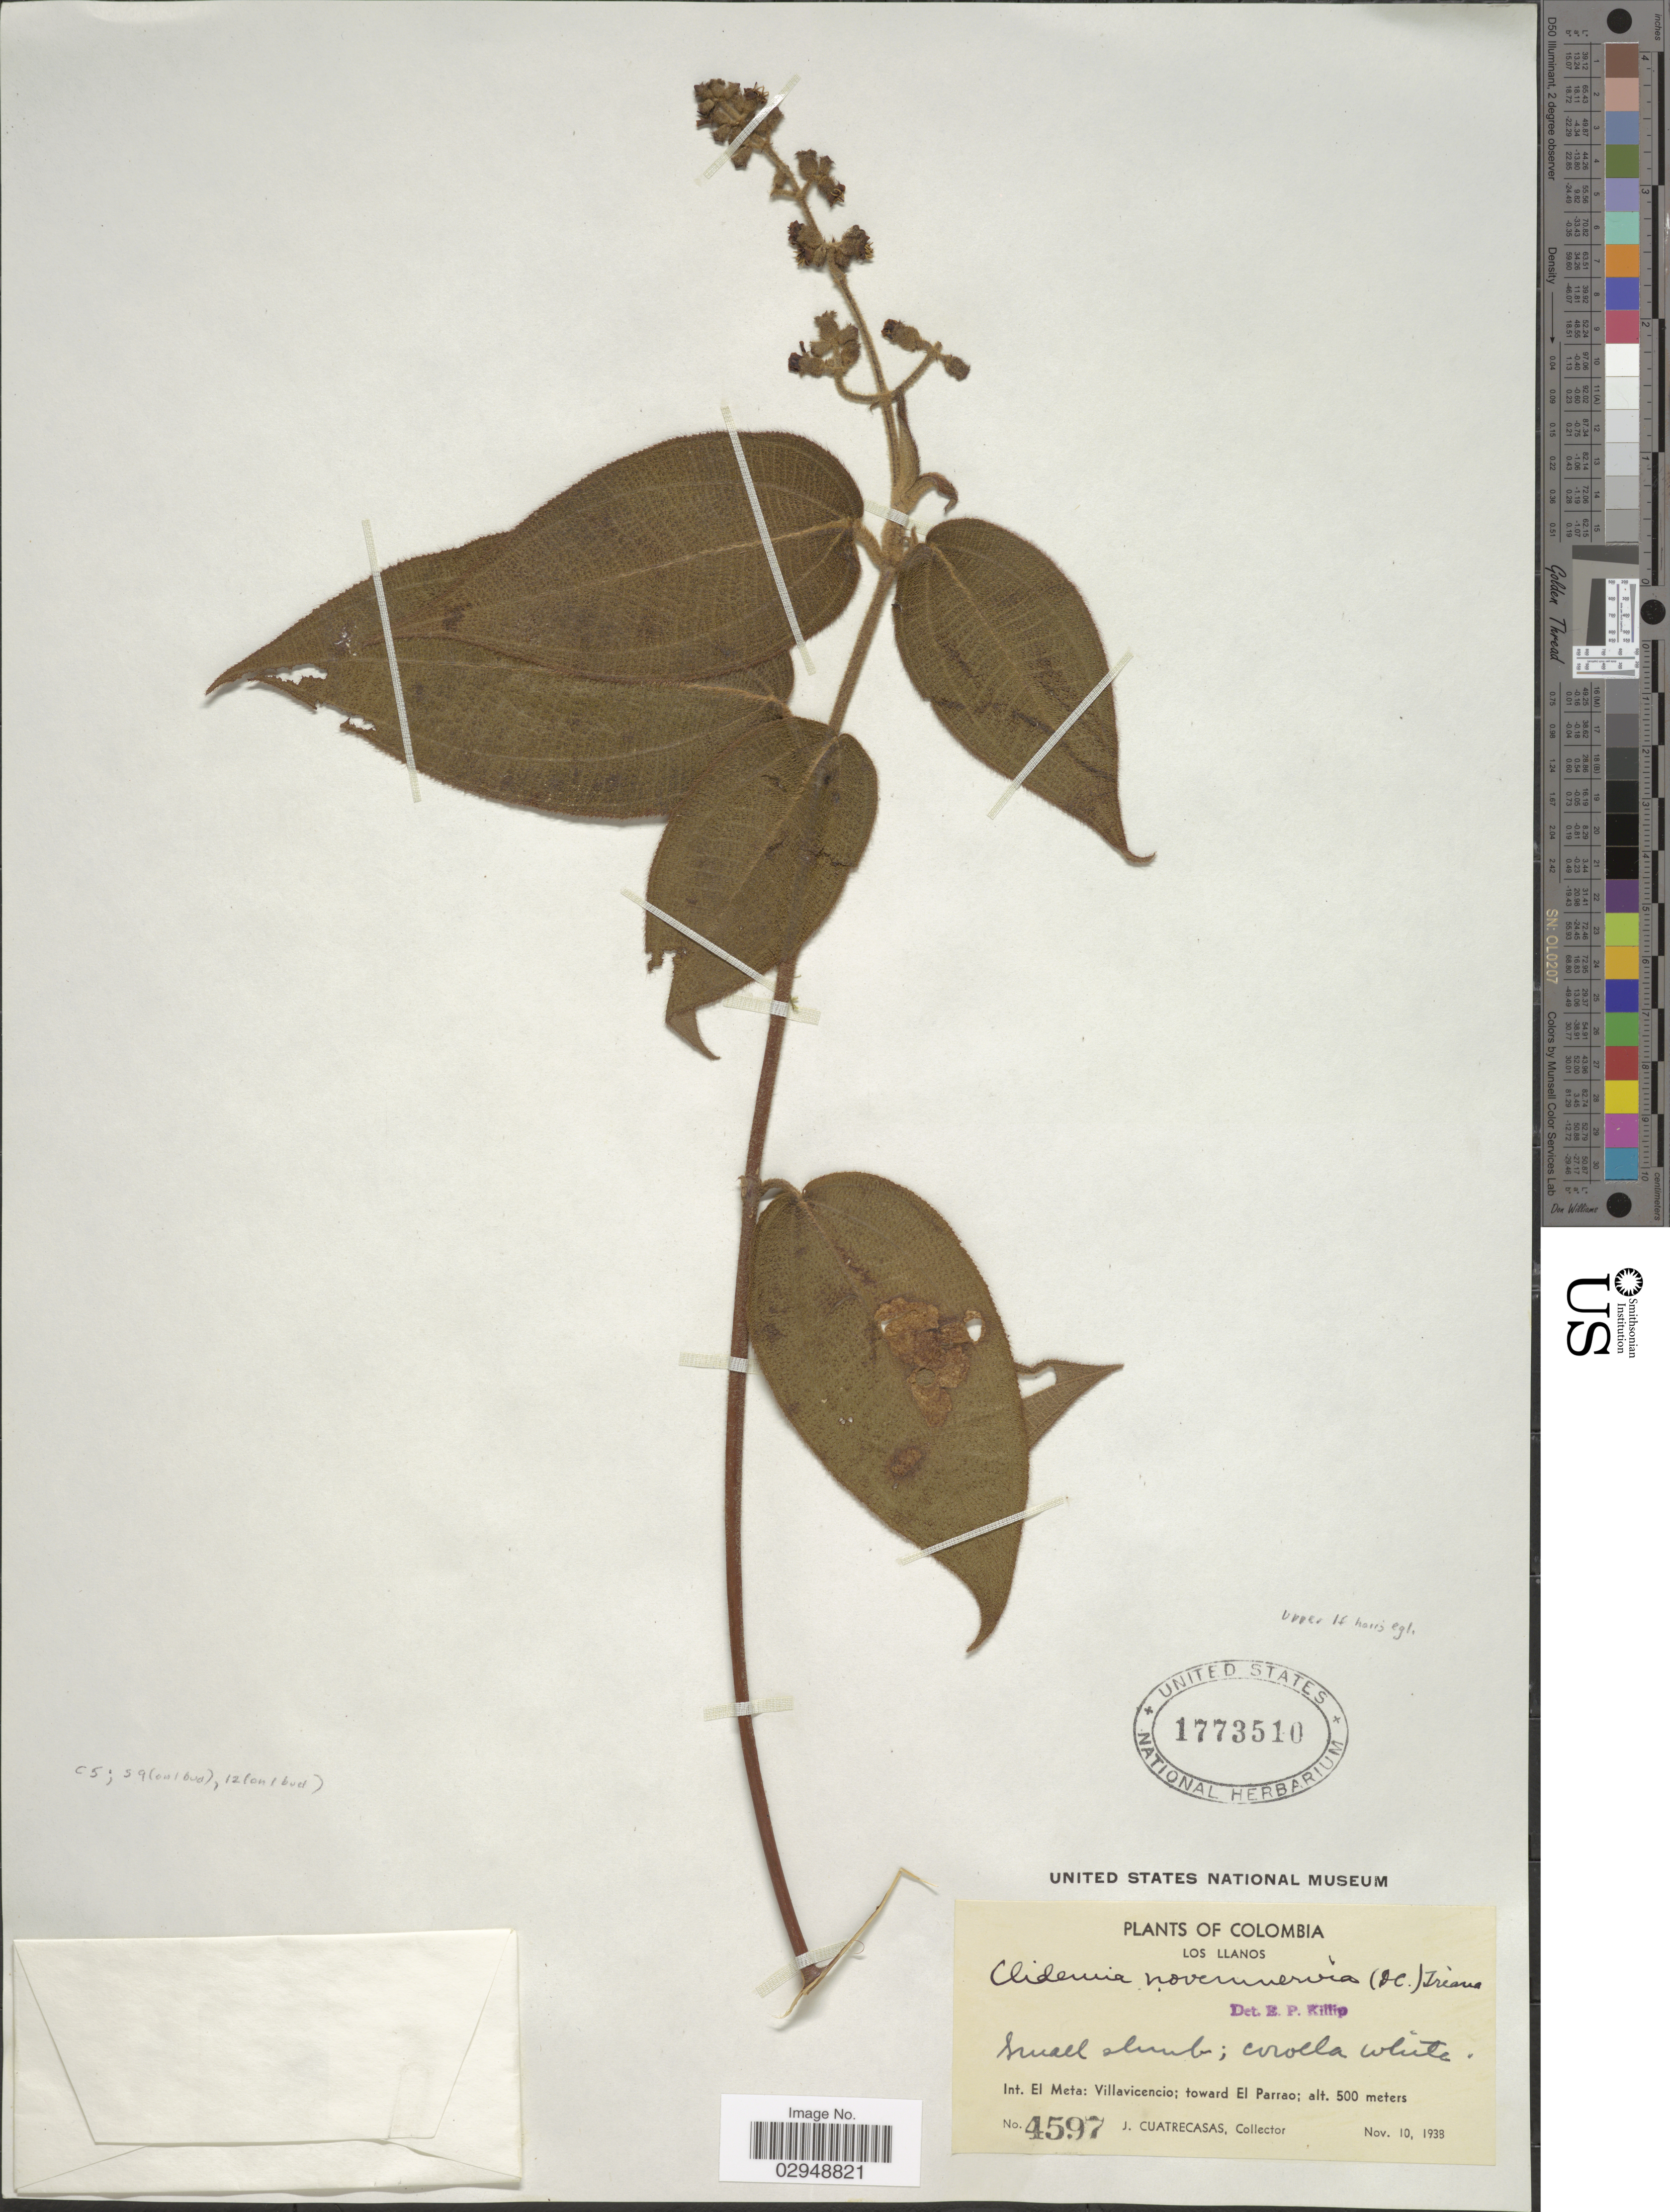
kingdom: Plantae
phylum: Tracheophyta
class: Magnoliopsida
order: Myrtales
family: Melastomataceae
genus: Clidemia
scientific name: Clidemia capitellata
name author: (Bonpl.) D. Don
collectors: J. Cuatrecasas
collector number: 4597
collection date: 1938-11-10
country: Colombia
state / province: Meta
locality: Los llanos. Int. El Meta: Villavicencio; toward El Parrao.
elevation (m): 500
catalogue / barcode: US 1773510